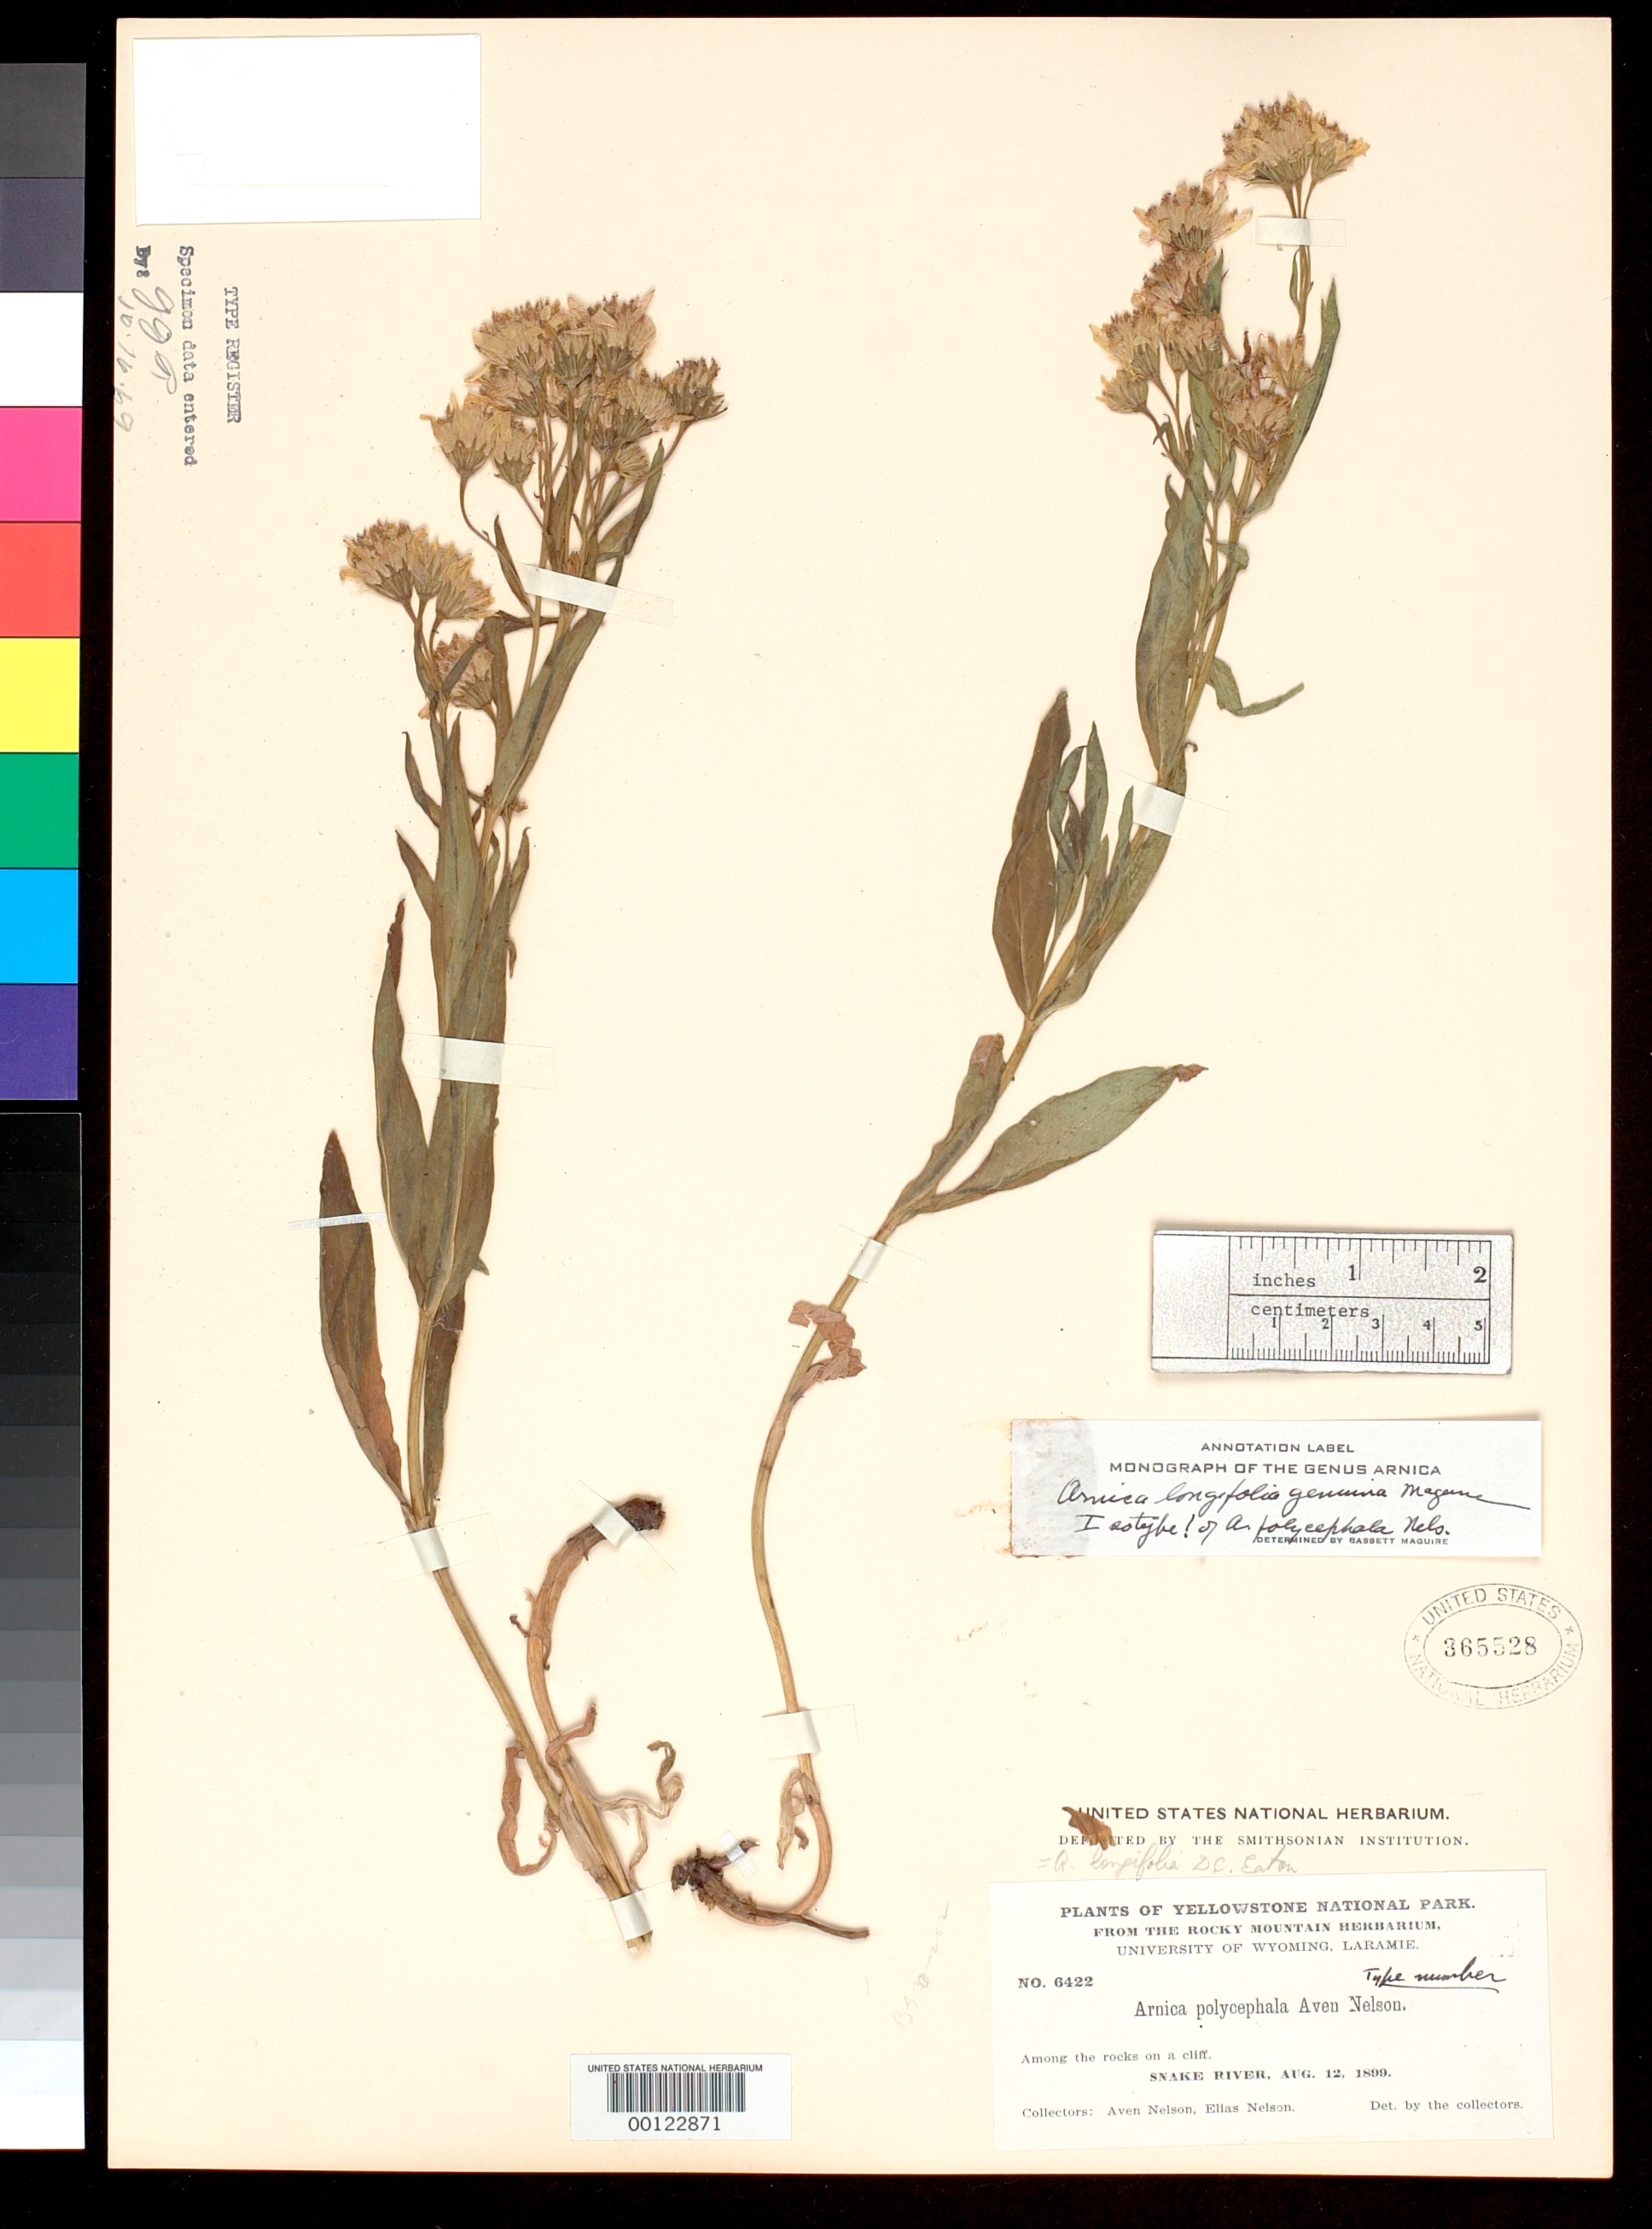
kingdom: Plantae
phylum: Tracheophyta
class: Magnoliopsida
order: Asterales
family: Asteraceae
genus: Arnica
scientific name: Arnica polycephala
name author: A. Nelson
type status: Isotype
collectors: A. Nelson & E. Nelson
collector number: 6422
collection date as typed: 12 Aug 1899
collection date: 1899-08-12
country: United States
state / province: Wyoming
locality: Yellowstone National Park, Snake River.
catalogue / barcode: US 365528